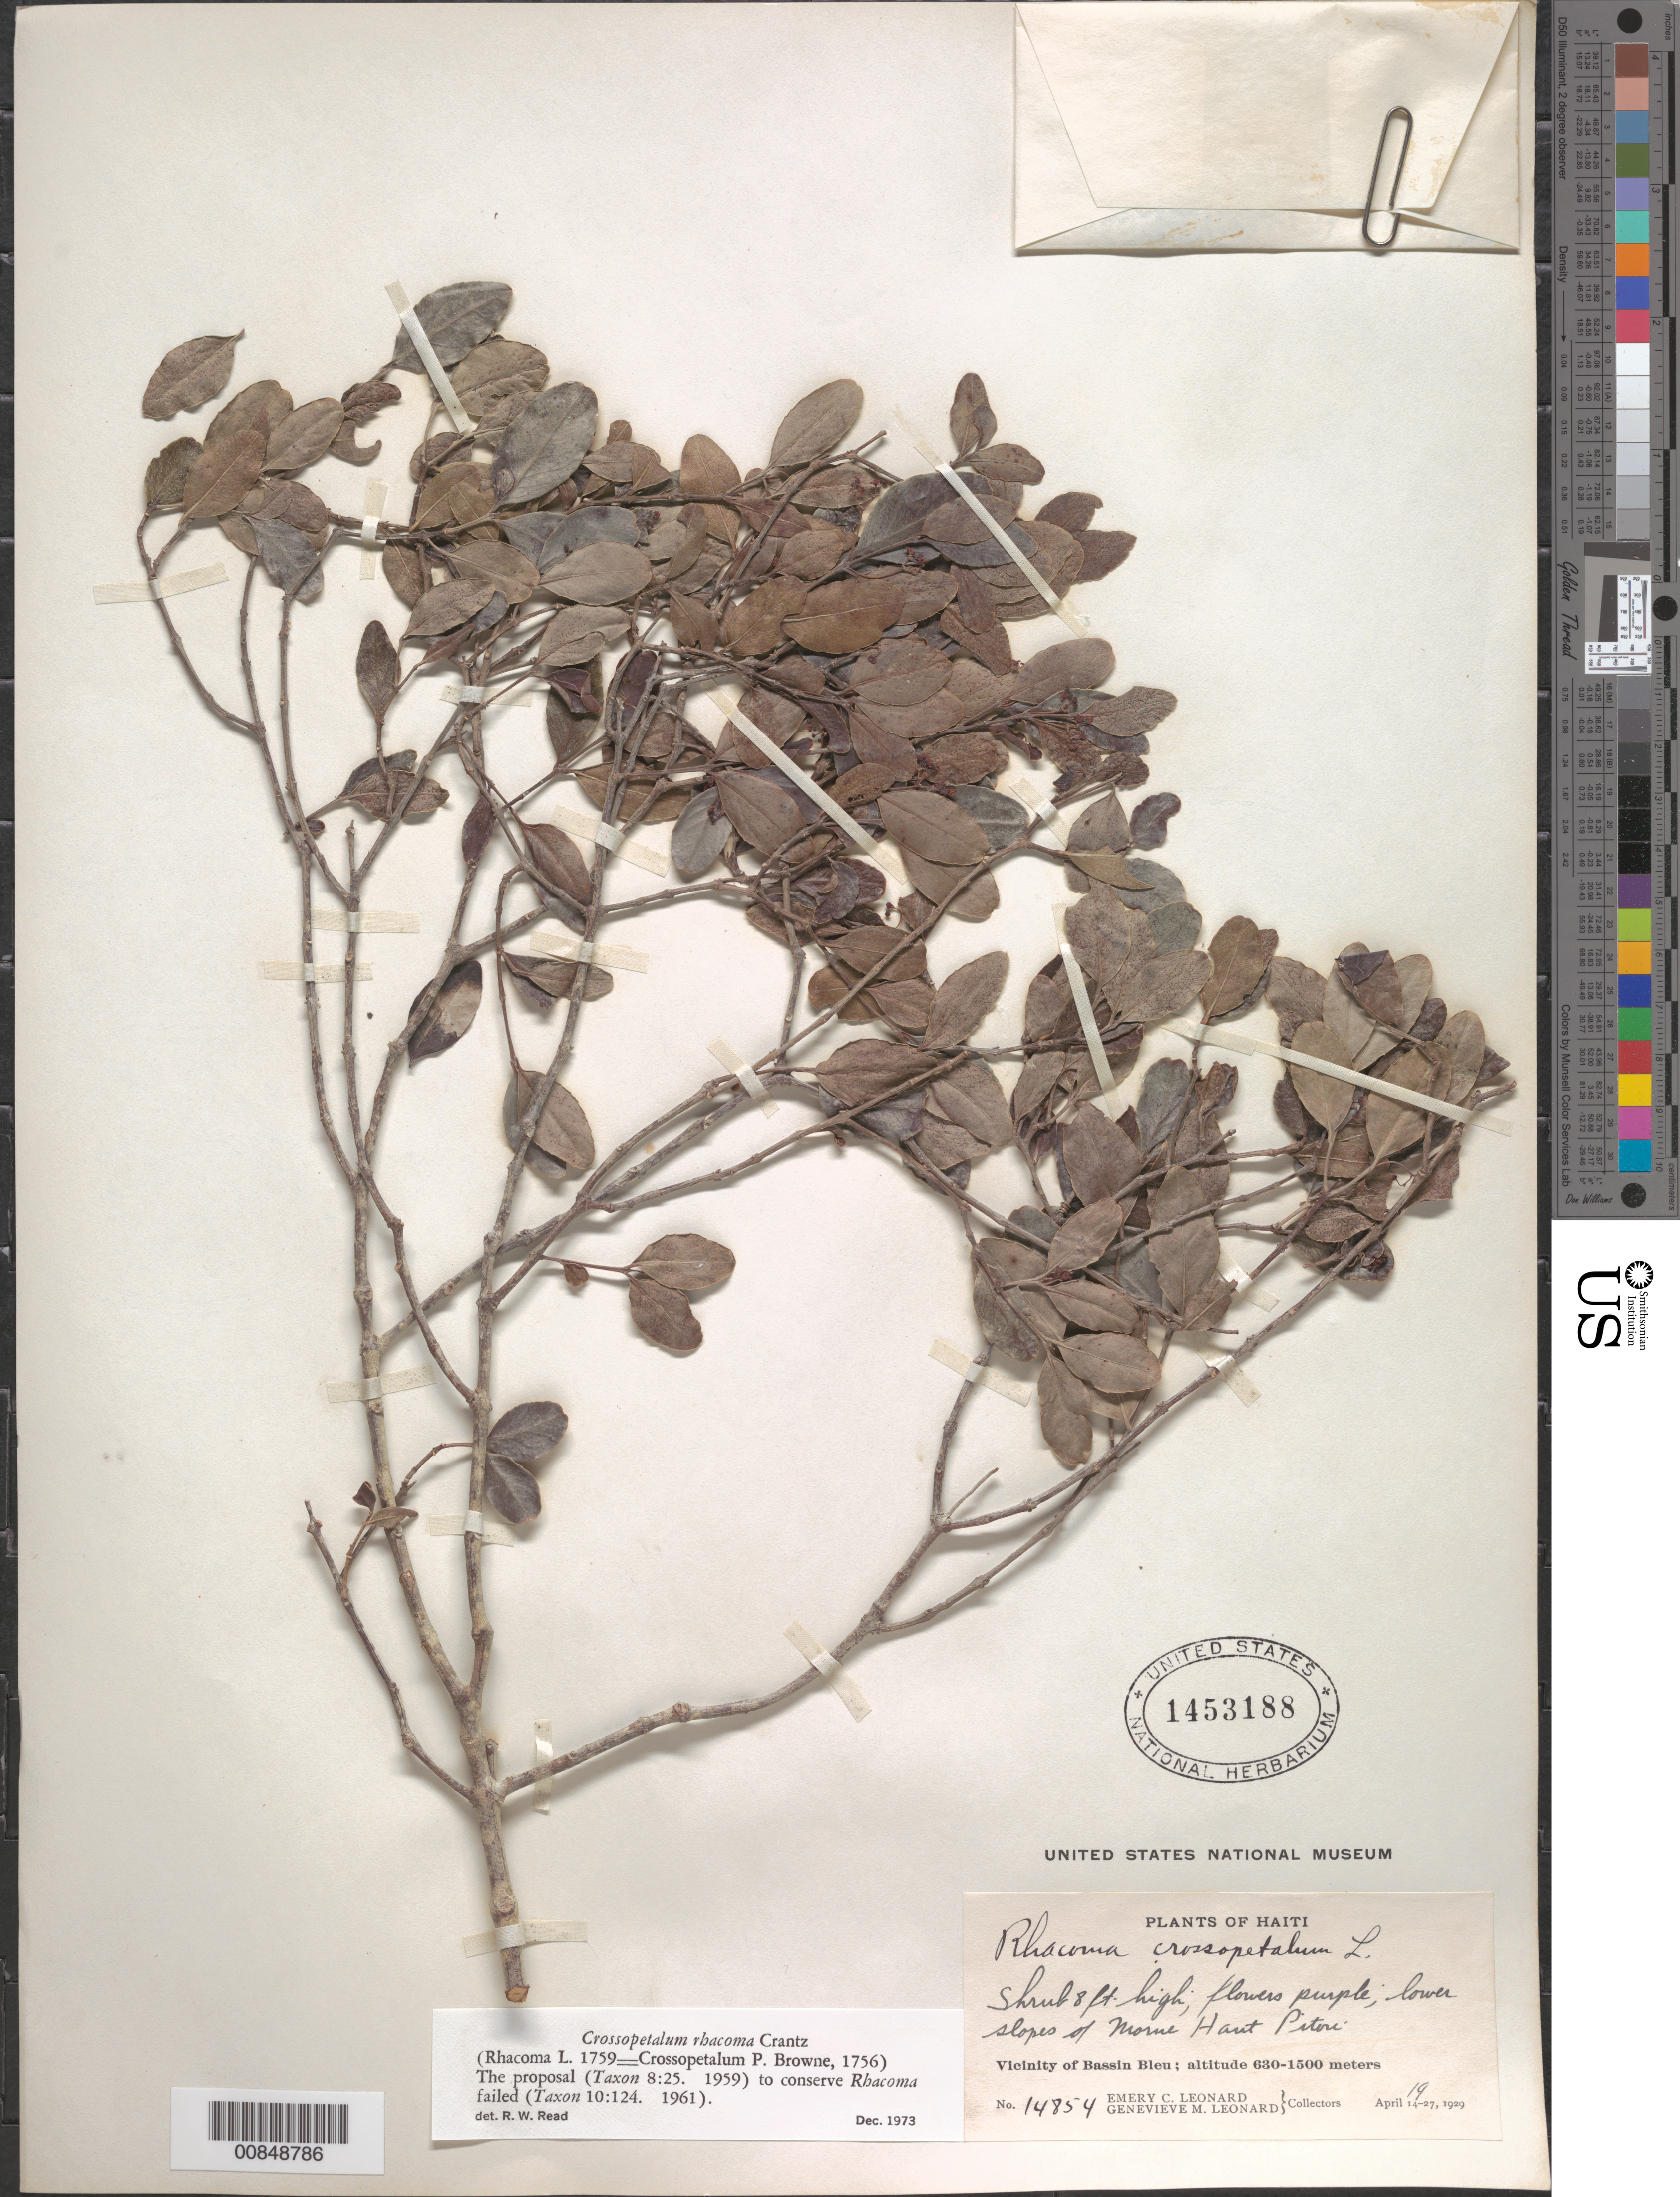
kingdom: Plantae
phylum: Tracheophyta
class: Magnoliopsida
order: Celastrales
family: Celastraceae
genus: Crossopetalum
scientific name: Crossopetalum rhacoma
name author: Crantz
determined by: Read, Robert W., (US), NMNH (UNITED STATES)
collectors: E. C. Leonard & G. M. Leonard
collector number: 14854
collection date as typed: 19 Apr 1929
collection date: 1929-04-19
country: Haiti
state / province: Nord-Ouest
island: Hispaniola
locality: Vicinity of Bassin Bleu, lower slopes of Morne Haut Piton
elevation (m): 630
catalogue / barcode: US 1453188